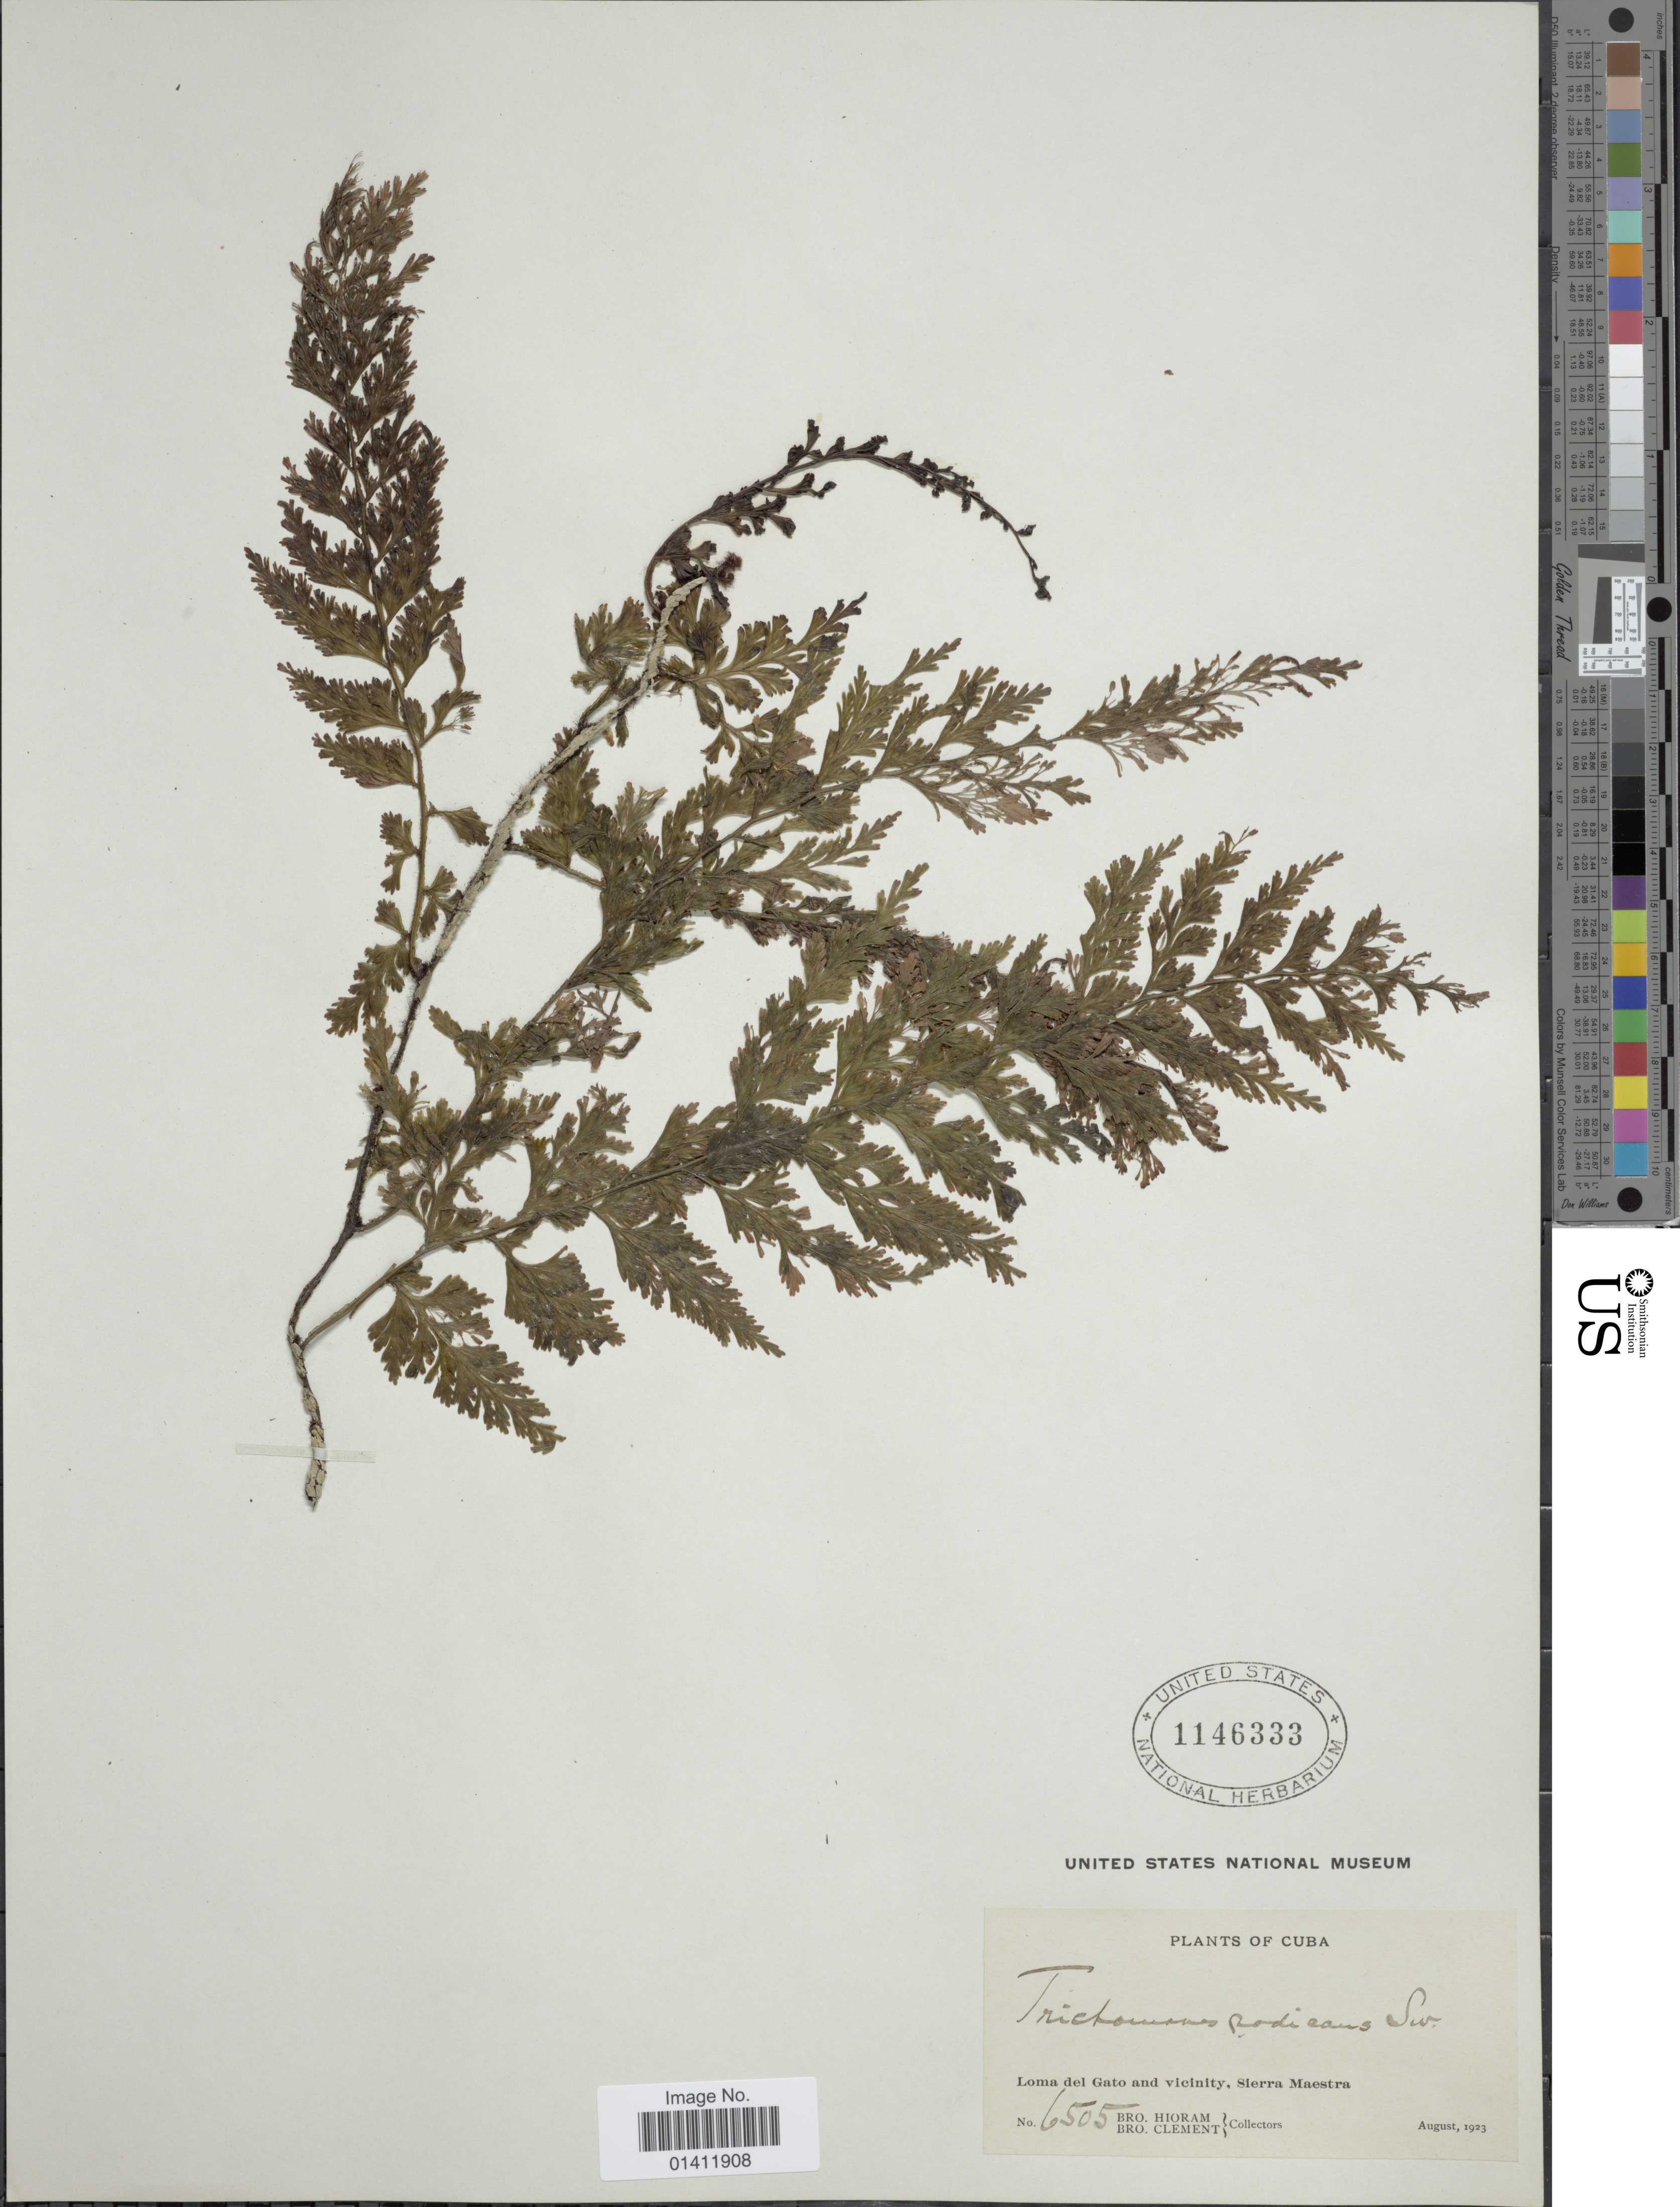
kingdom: Plantae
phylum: Tracheophyta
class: Polypodiopsida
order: Hymenophyllales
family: Hymenophyllaceae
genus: Vandenboschia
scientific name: Vandenboschia radicans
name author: (Sw.) Copel.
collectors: Bro. Hioram & B. Clement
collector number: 6505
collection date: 1923-08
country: Cuba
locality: Loma del Gato and vicinity, Sierra Maestra.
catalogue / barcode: US 1146333